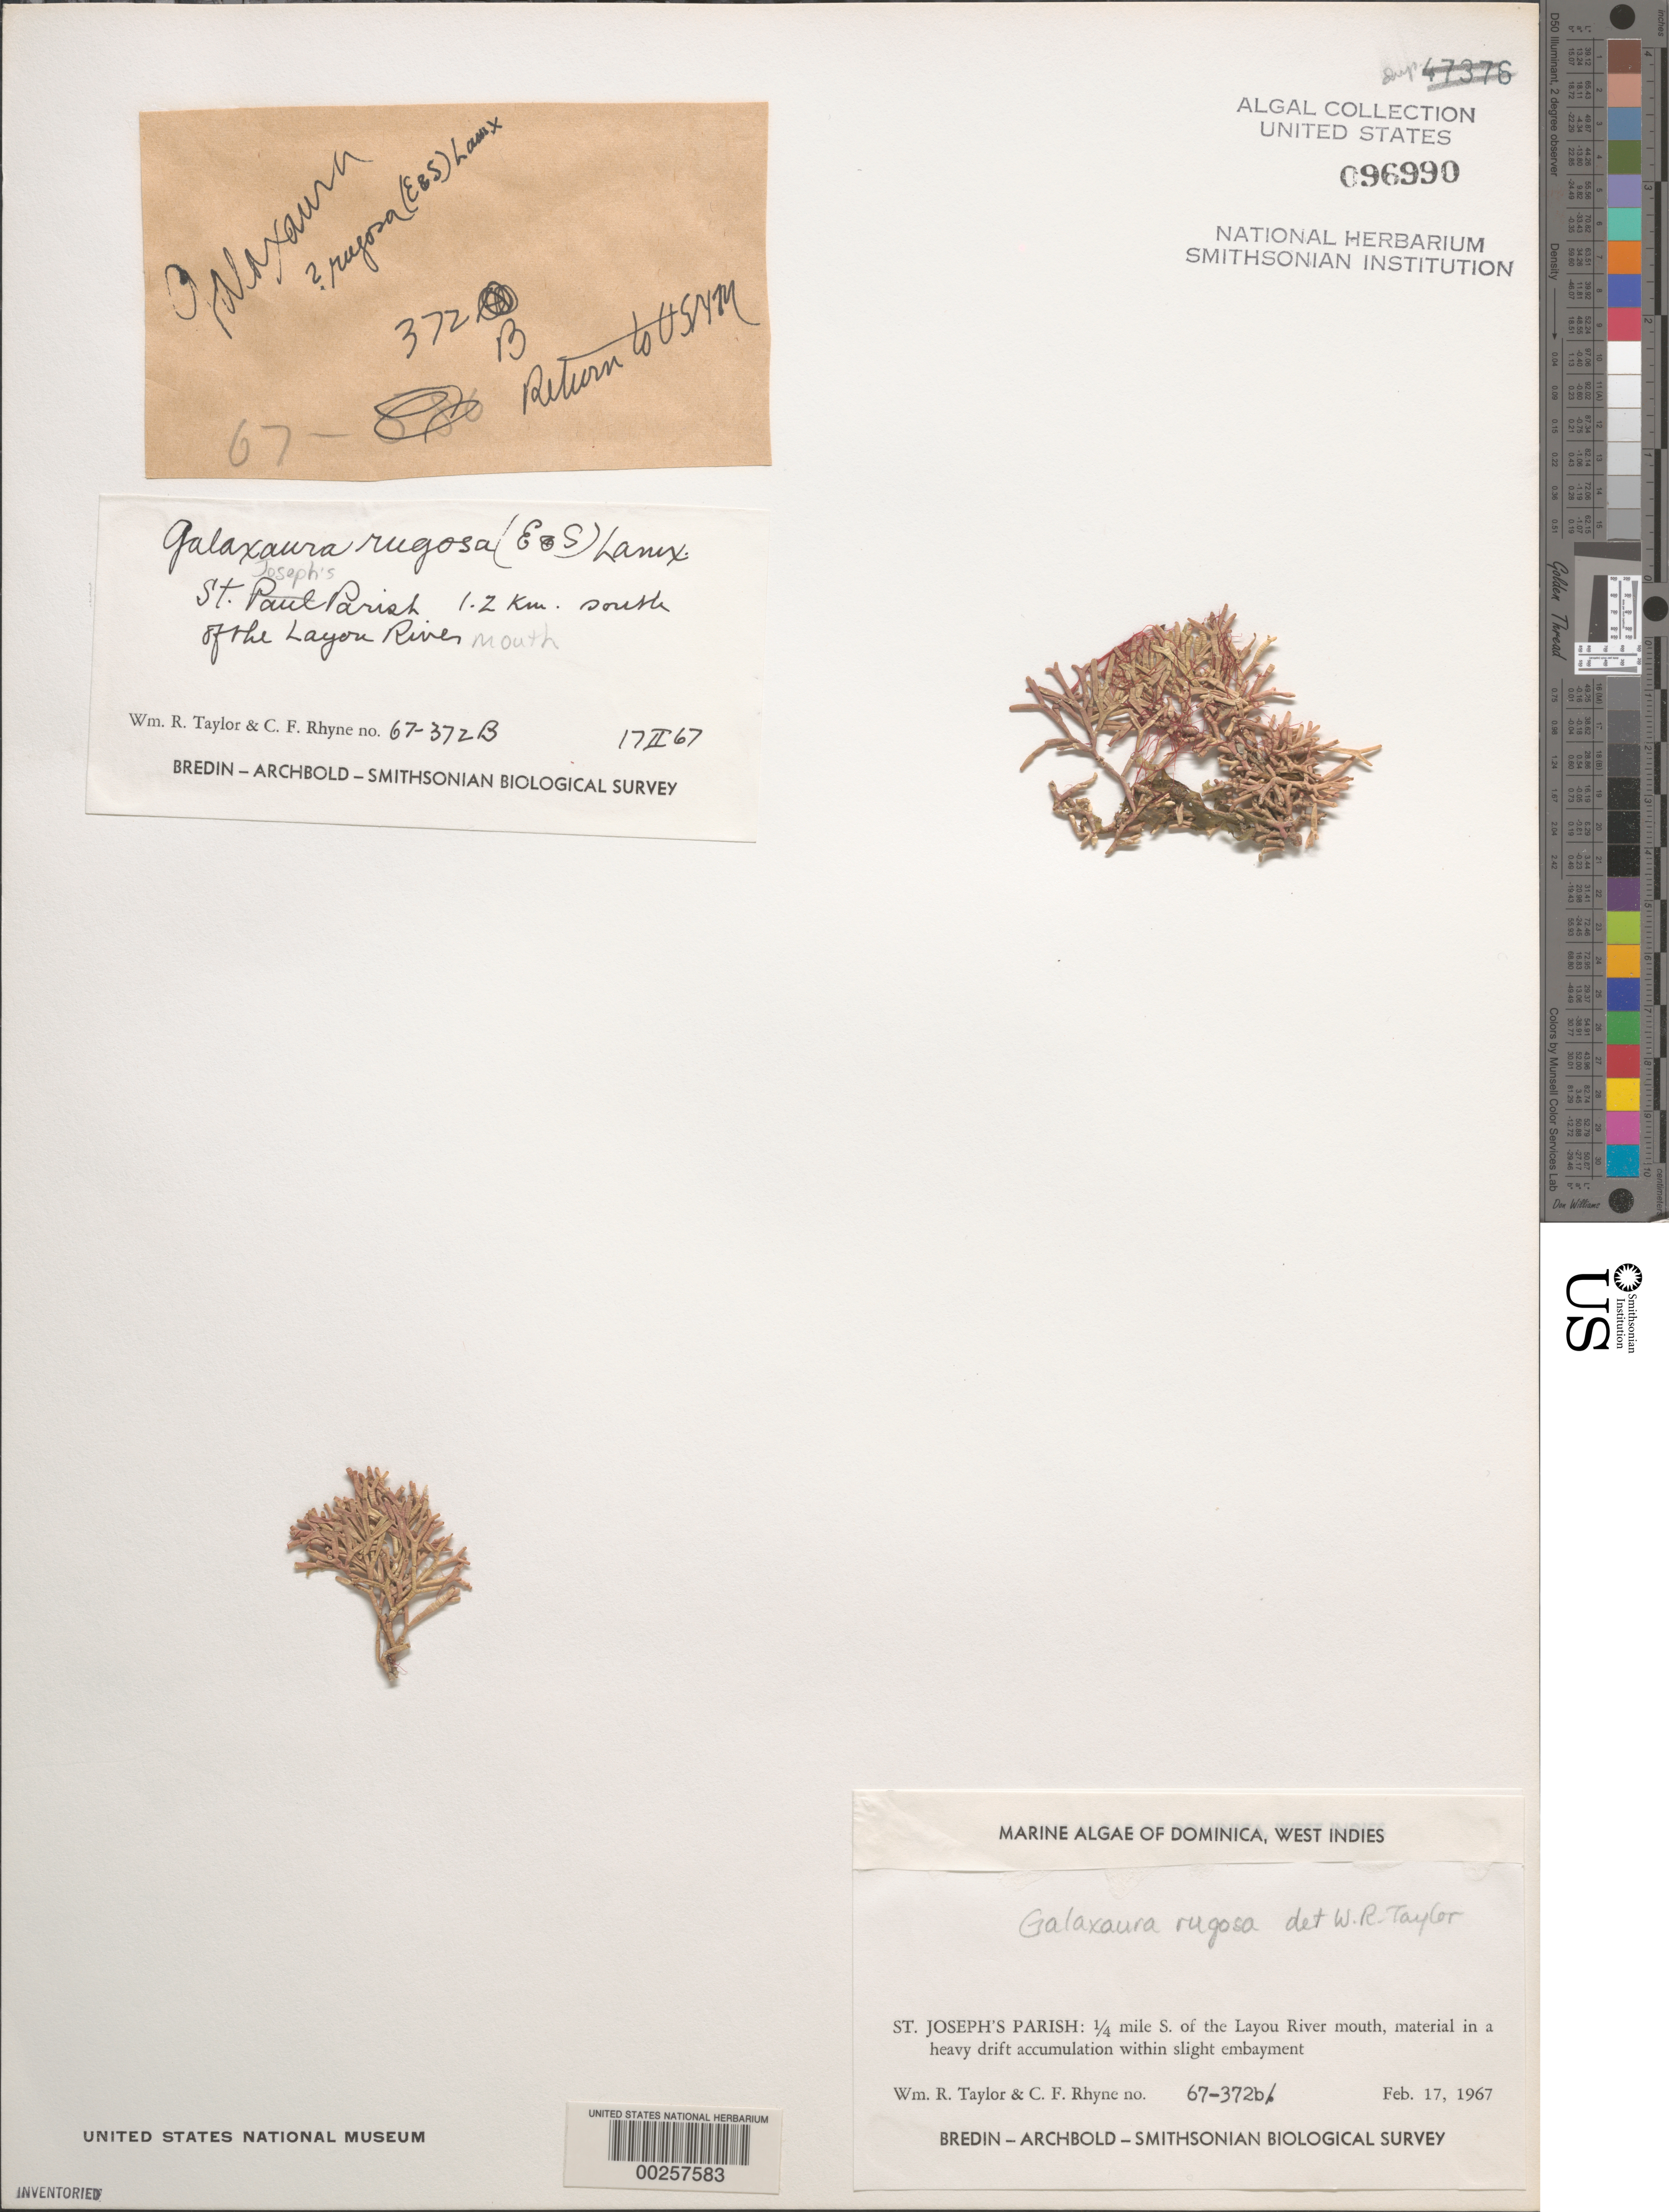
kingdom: Plantae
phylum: Rhodophyta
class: Florideophyceae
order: Nemaliales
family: Galaxauraceae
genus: Galaxaura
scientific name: Galaxaura rugosa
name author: (Ellis & Sol.) J.V.Lamouroux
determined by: Taylor, William R.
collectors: W. R. Taylor & C. Rhyne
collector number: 67-372b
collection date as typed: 17 Feb 1967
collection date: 1967-02-17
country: Dominica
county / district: St. Joseph's Parish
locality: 0.25 mile south of Layou River mouth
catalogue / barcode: US 96990